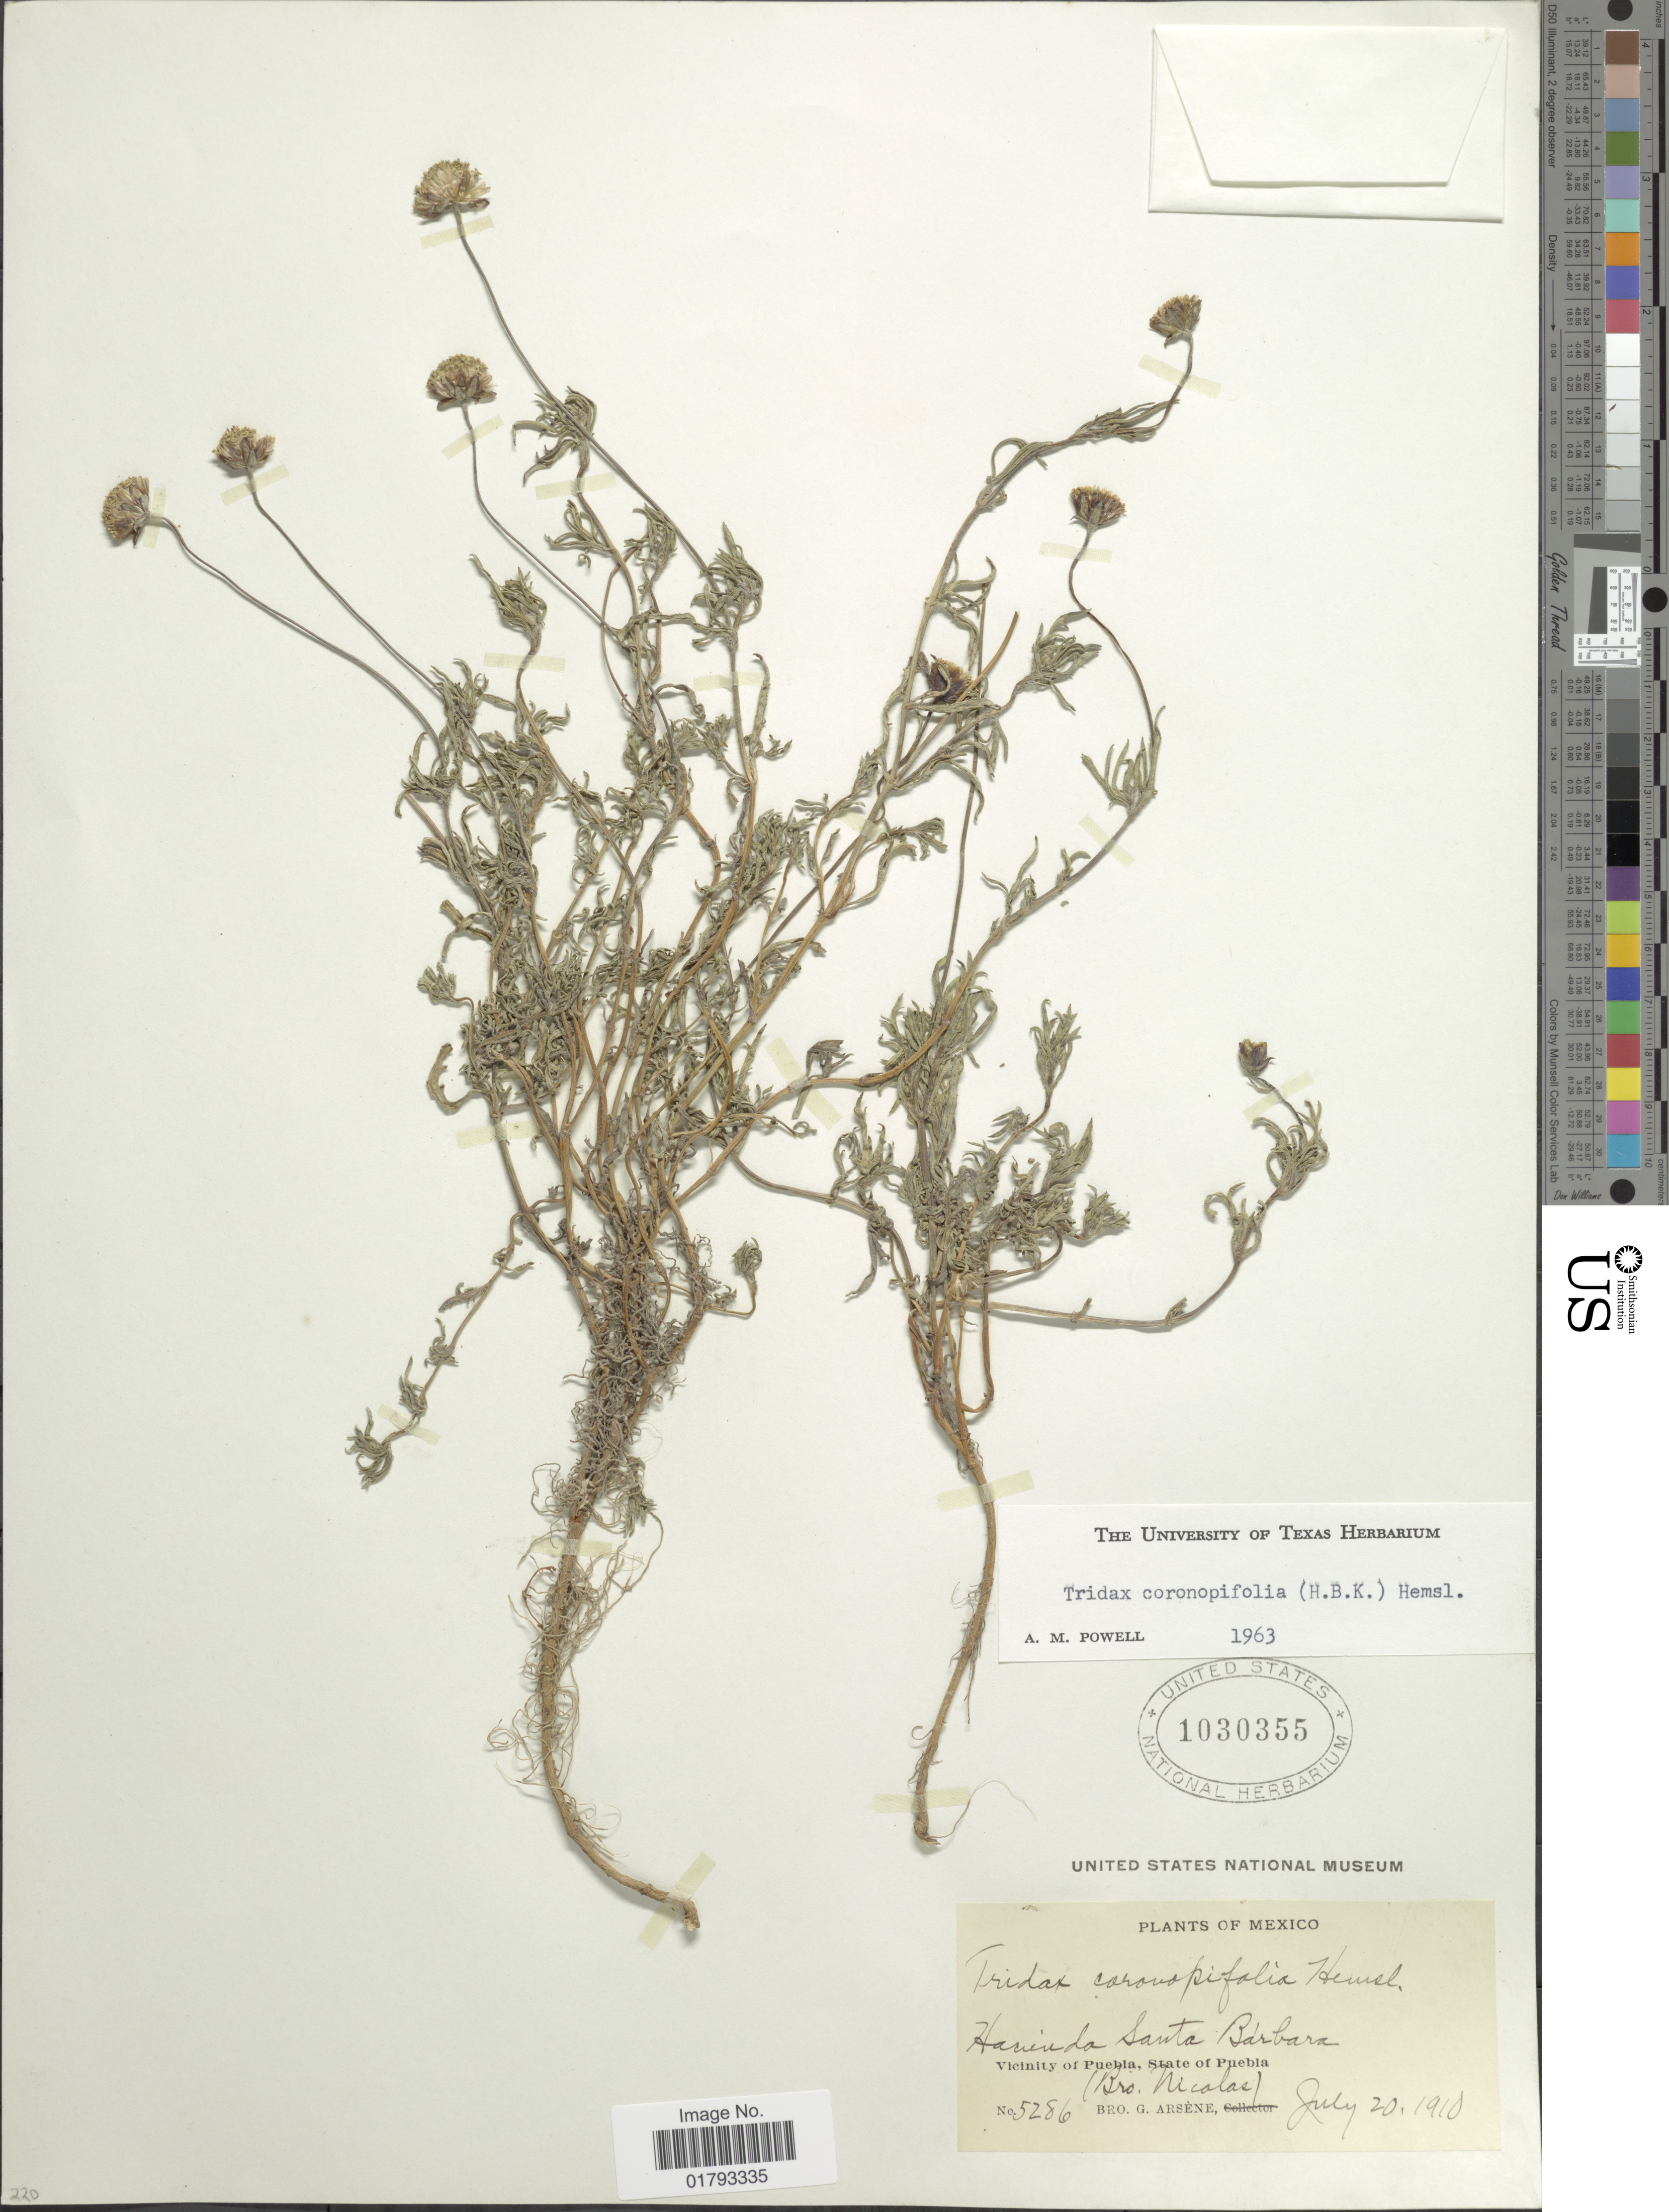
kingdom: Plantae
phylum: Tracheophyta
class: Magnoliopsida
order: Asterales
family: Asteraceae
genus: Tridax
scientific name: Tridax coronopifolia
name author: (Kunth) Hemsl.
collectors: B. Nicolas & Bro. G. Arsène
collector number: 5286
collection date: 1910-07-20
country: Mexico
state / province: Puebla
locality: Hacienda Santa Barbara, Vicinity of Puebla. State of Puebla.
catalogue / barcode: US 1030355